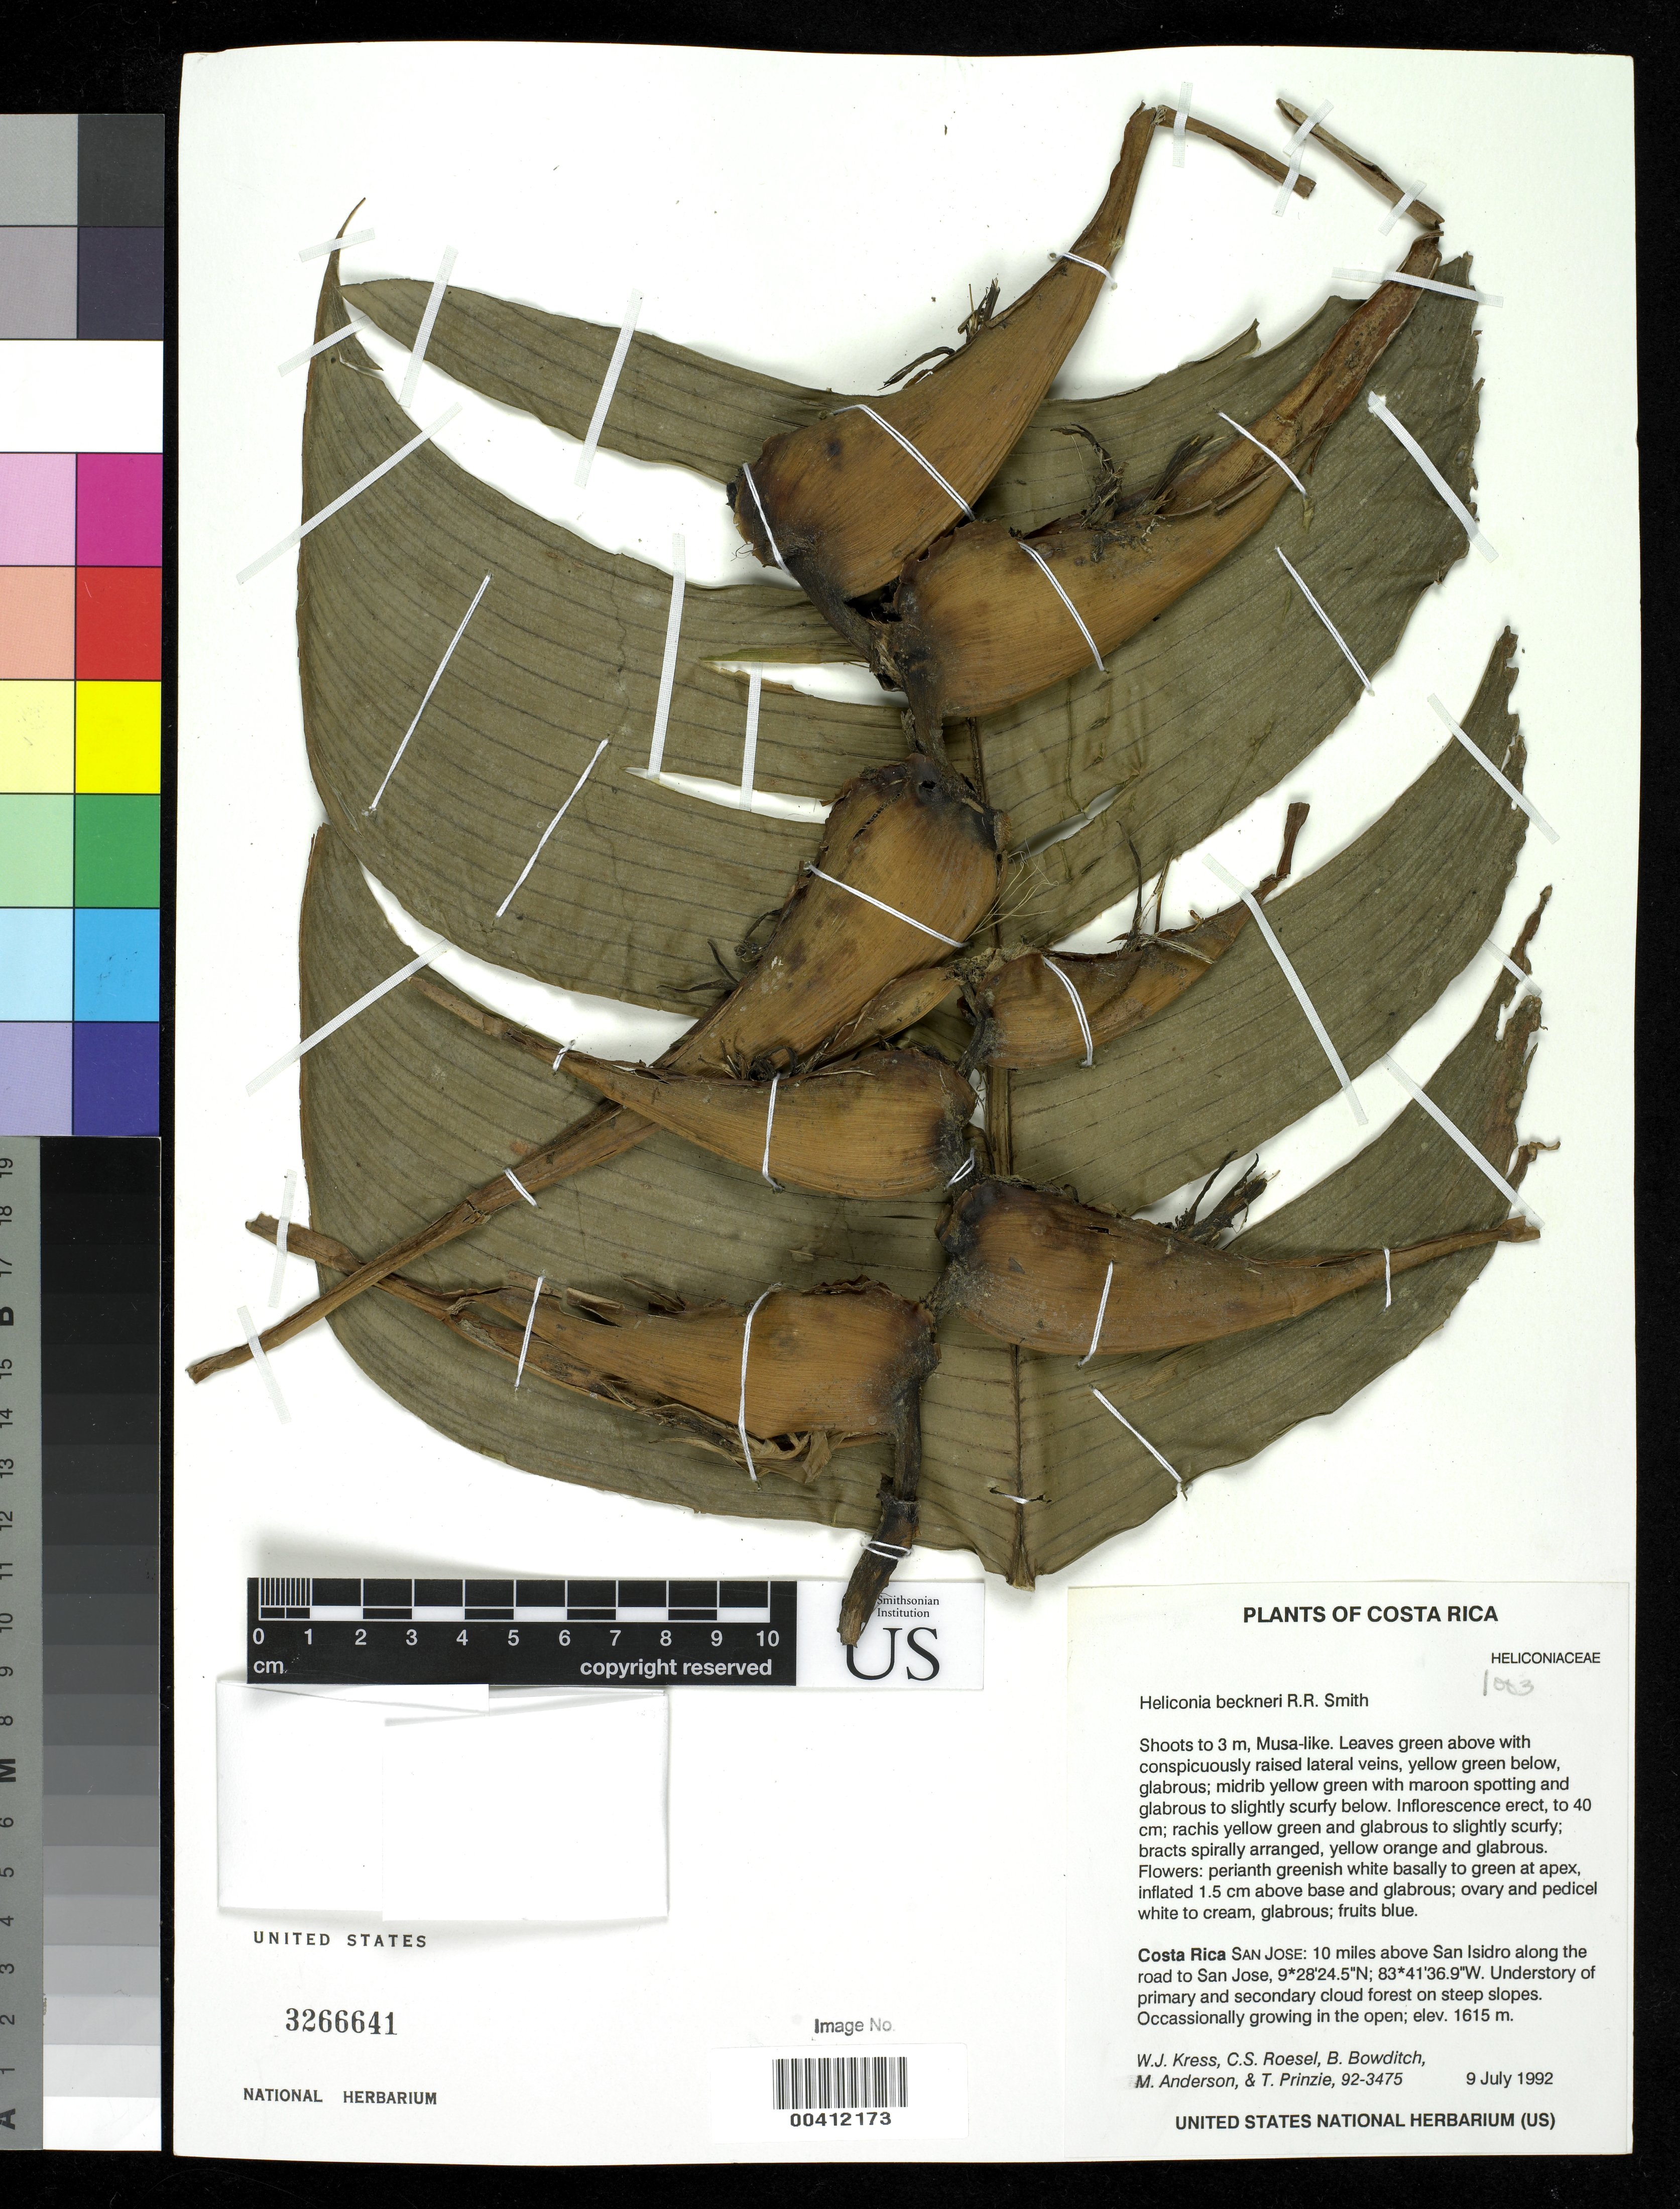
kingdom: Plantae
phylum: Tracheophyta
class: Liliopsida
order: Zingiberales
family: Heliconiaceae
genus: Heliconia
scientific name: Heliconia beckneri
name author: R.R. Sm.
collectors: W. J. Kress, C. S. Roesel, B. Bowditch, M. Anderson & T. Prinzie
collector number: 92-3475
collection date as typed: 09 Jul 1992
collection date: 1992-07-09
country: Costa Rica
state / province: San José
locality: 10 mi above san isidro along the rd to san jose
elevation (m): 1615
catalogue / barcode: US 3266641